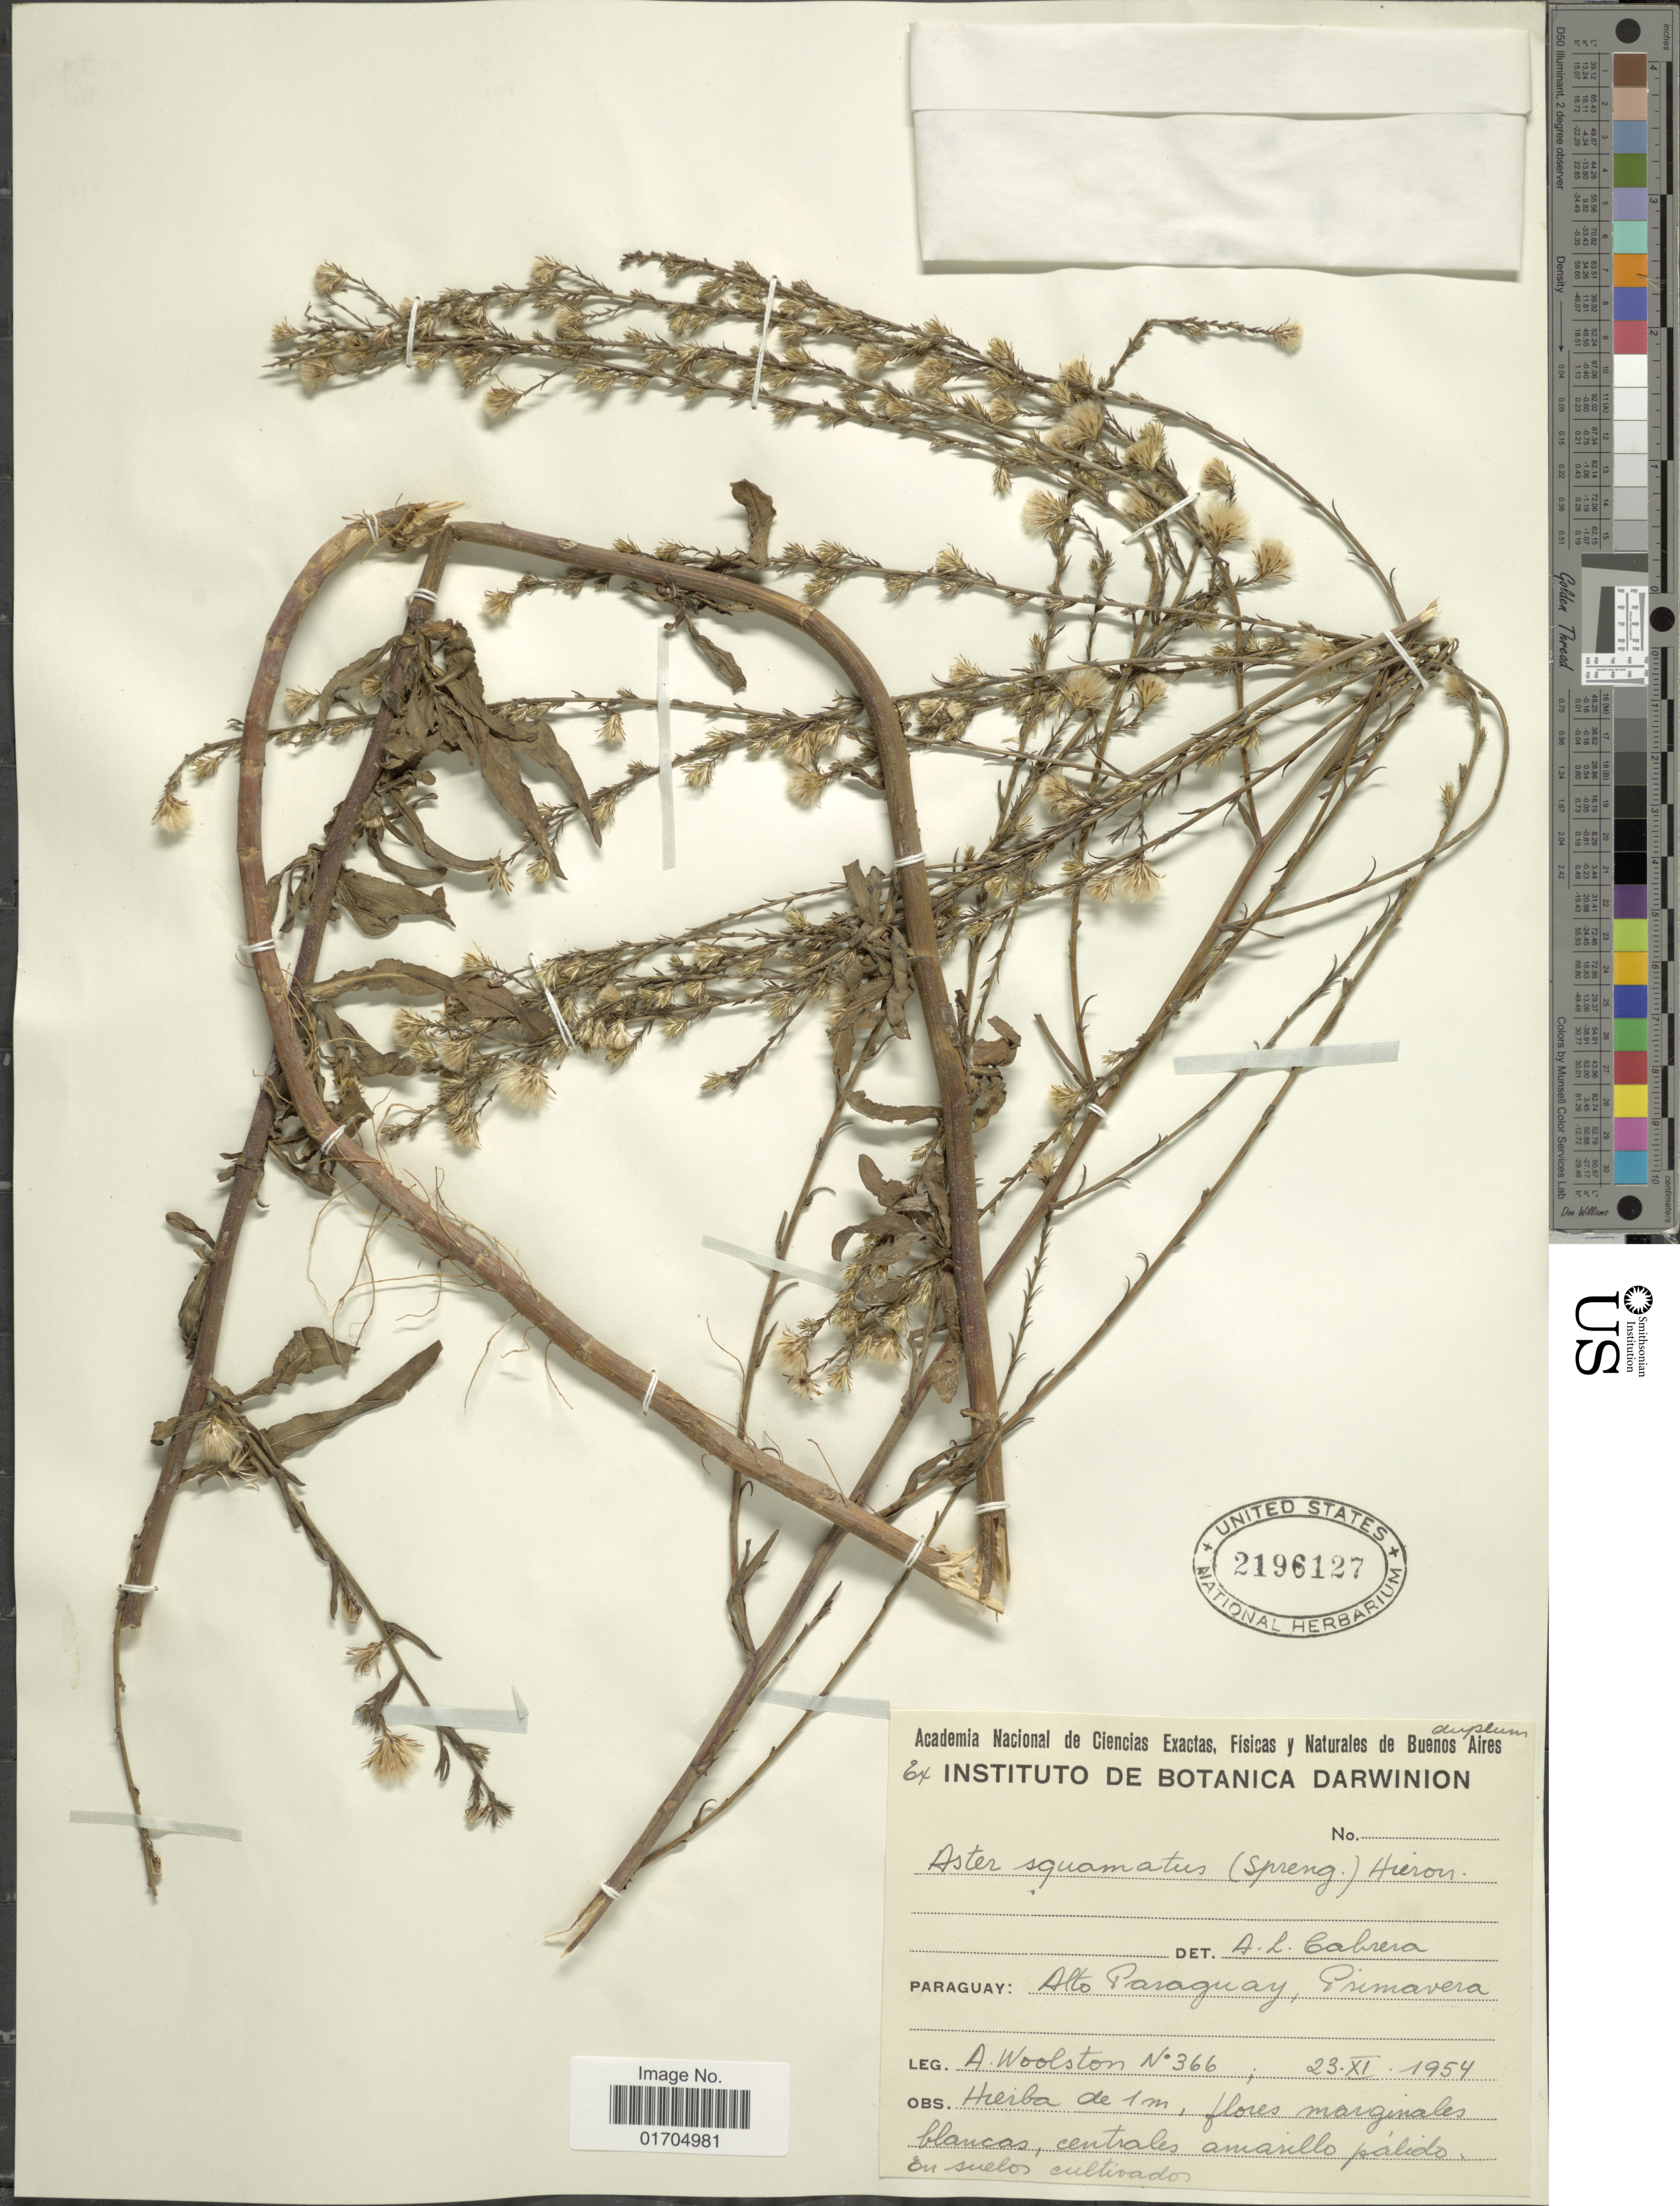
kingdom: Plantae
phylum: Tracheophyta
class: Magnoliopsida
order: Asterales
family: Asteraceae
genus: Symphyotrichum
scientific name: Symphyotrichum squamatum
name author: (Spreng.) G.L. Nesom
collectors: A. Woolston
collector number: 366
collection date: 1954-11-23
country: Paraguay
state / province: Alto Paraguay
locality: Primavera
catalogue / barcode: US 2196127